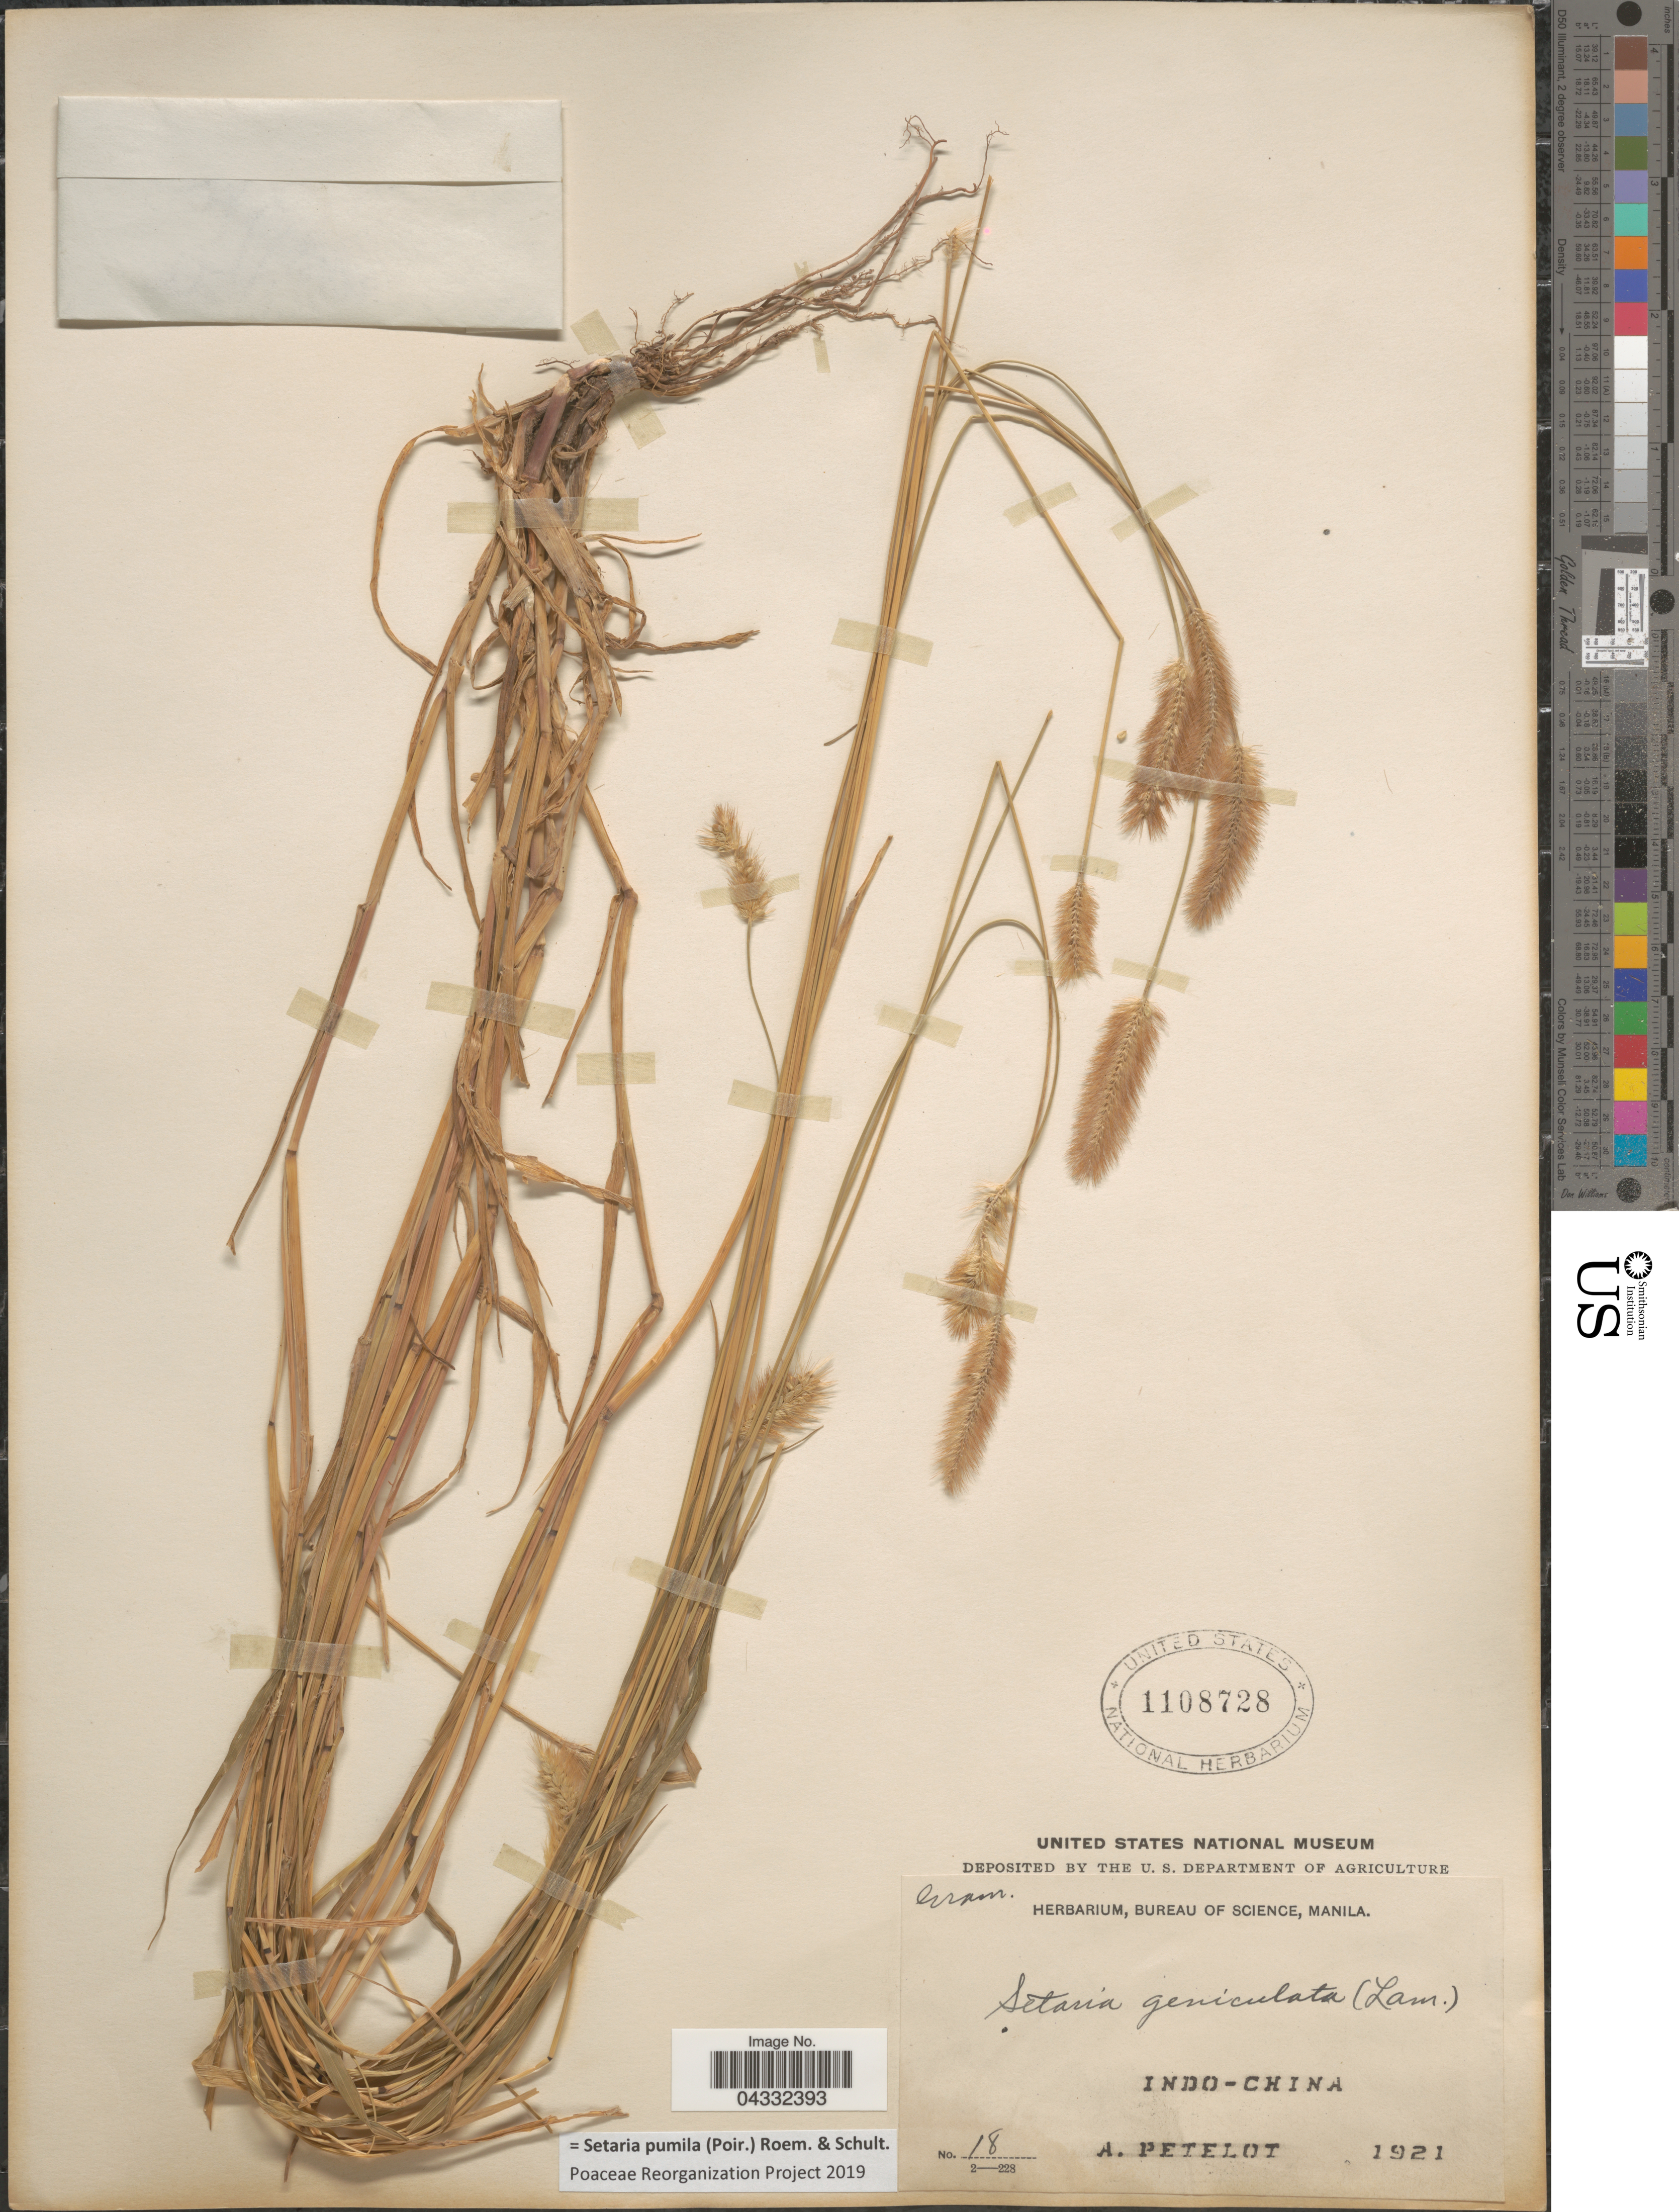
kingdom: Plantae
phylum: Tracheophyta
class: Liliopsida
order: Poales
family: Poaceae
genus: Setaria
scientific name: Setaria pumila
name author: (Poir.) Roem. & Schult.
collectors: A. Petelot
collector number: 18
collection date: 1921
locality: Indo-China.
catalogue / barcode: US 1108728